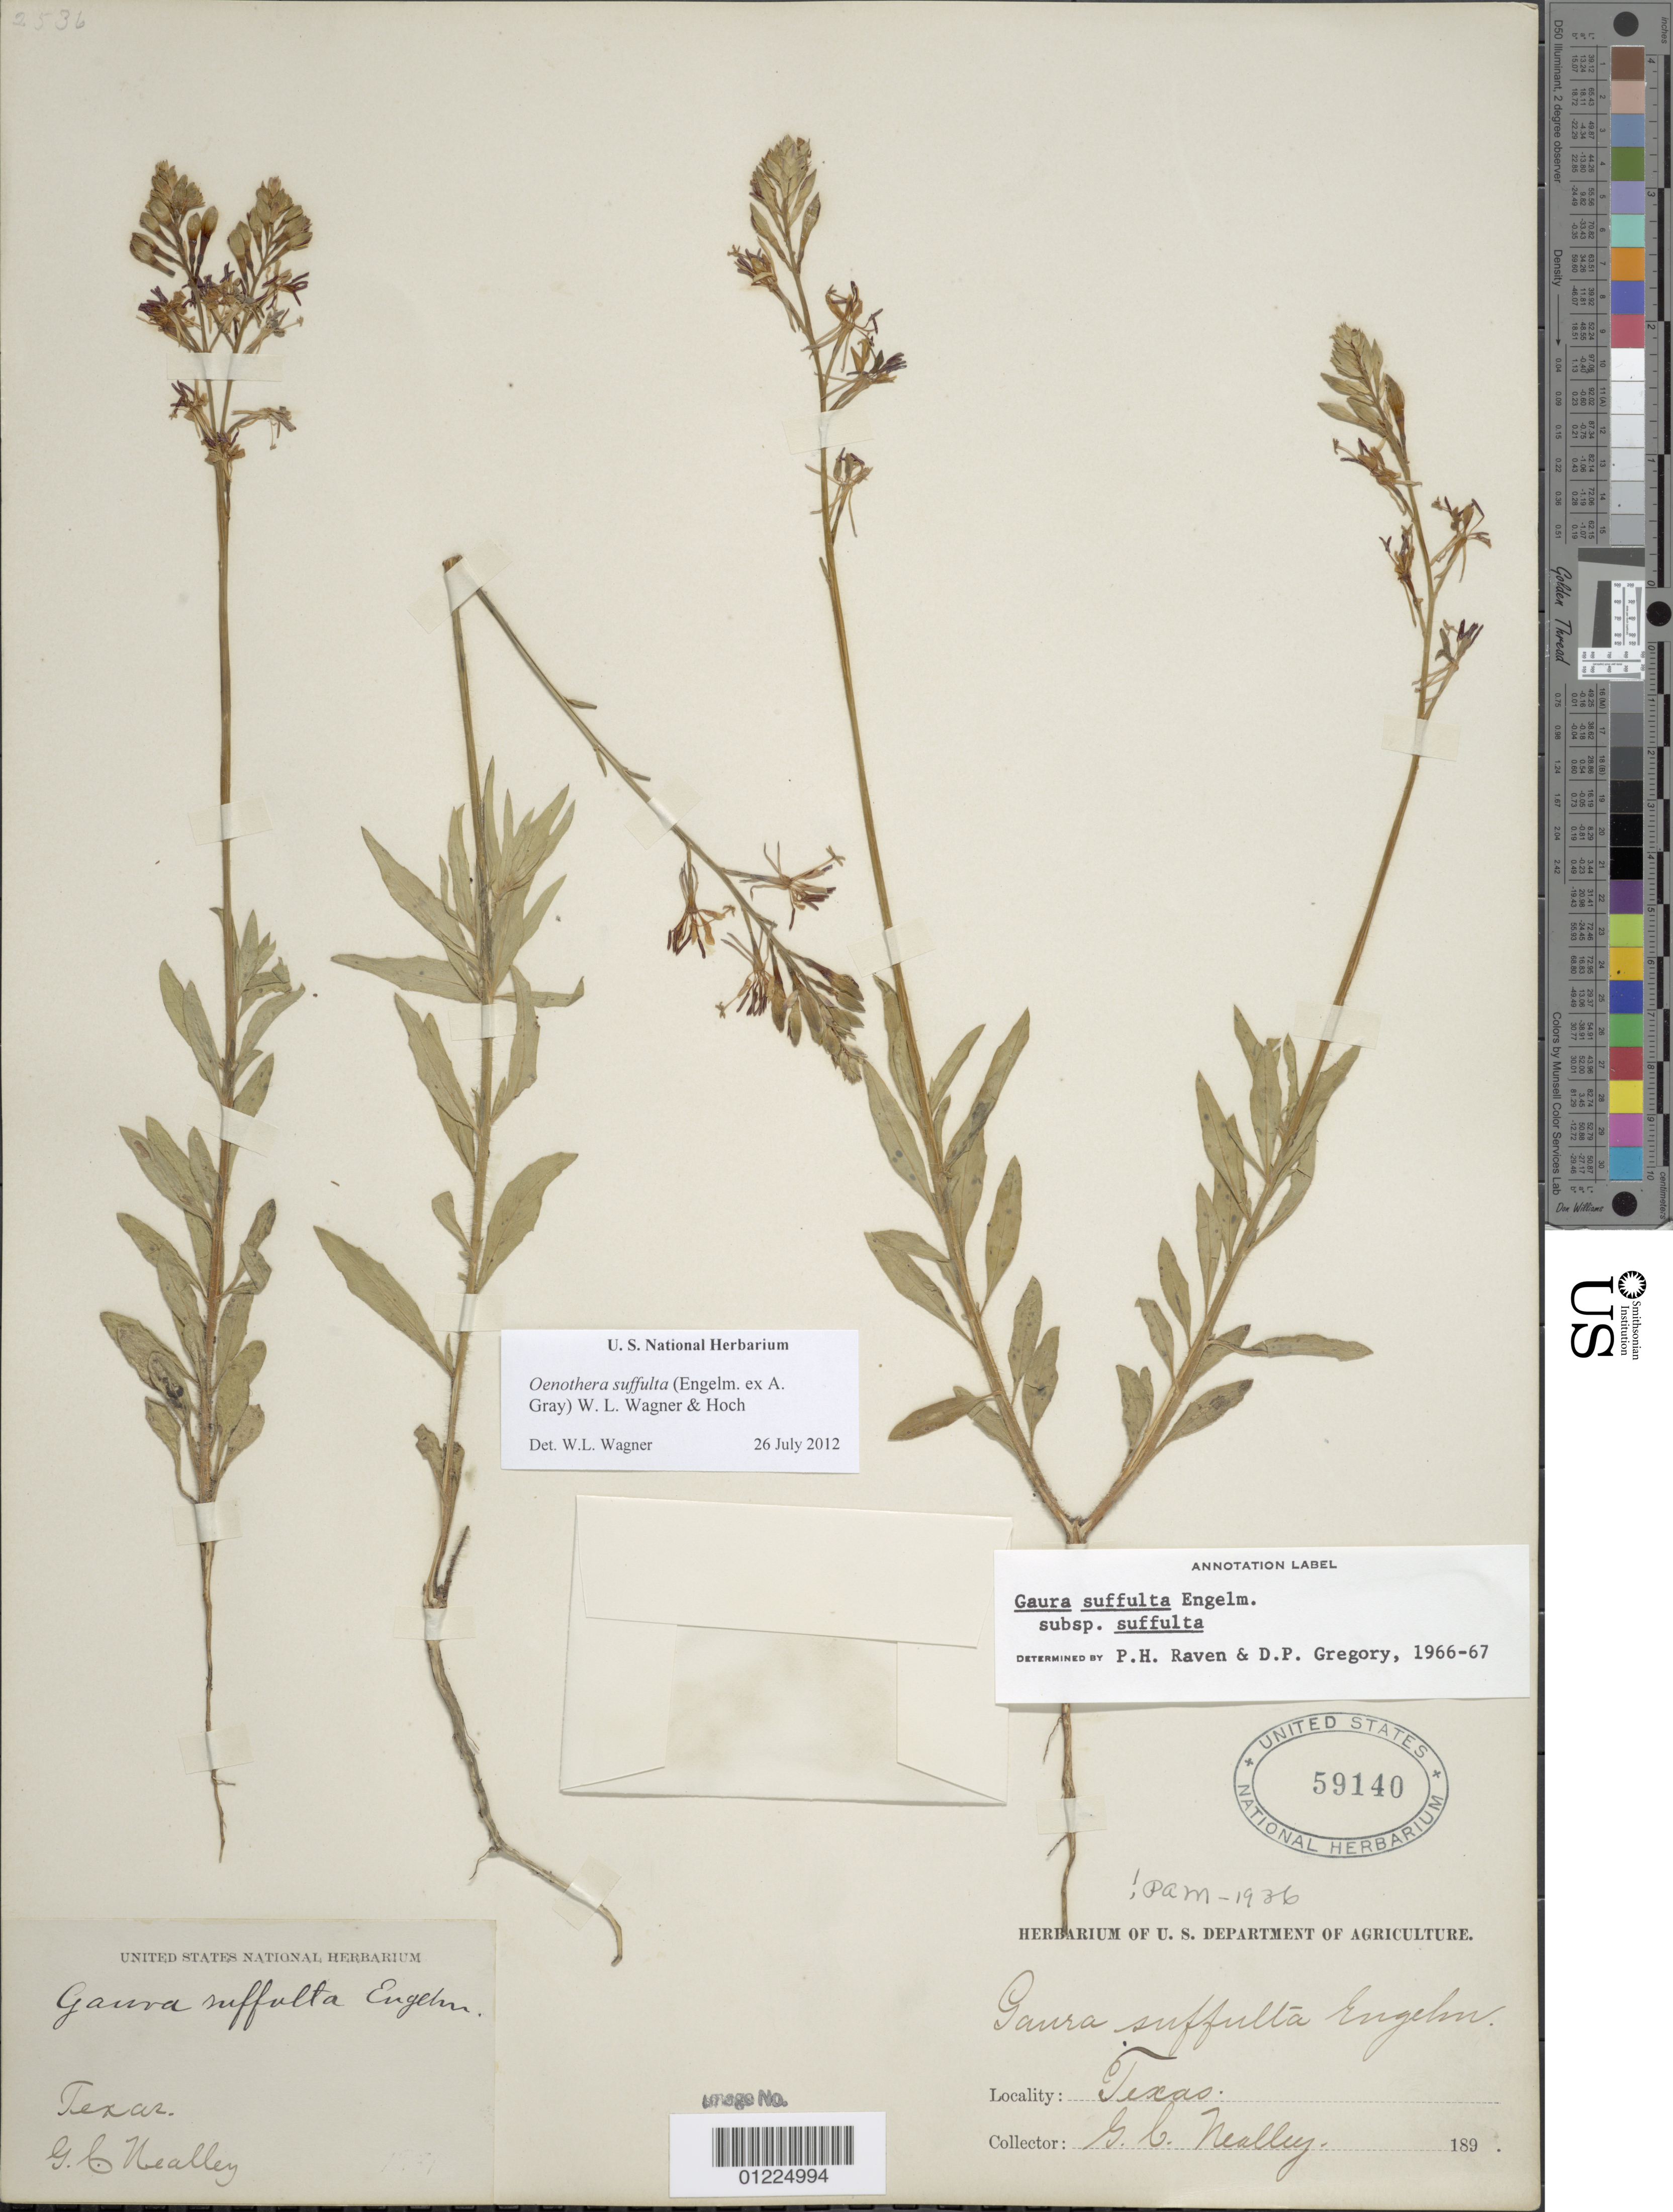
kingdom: Plantae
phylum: Tracheophyta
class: Magnoliopsida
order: Myrtales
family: Onagraceae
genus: Oenothera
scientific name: Oenothera suffulta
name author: (Engelm. ex A. Gray) W.L. Wagner & Hoch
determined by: Wagner, W. L., (BOT), Smithsonian Institution - National Museum of Natural History (UNITED STATES)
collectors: G. C. Nealley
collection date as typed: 189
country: United States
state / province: Texas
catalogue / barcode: US 59140